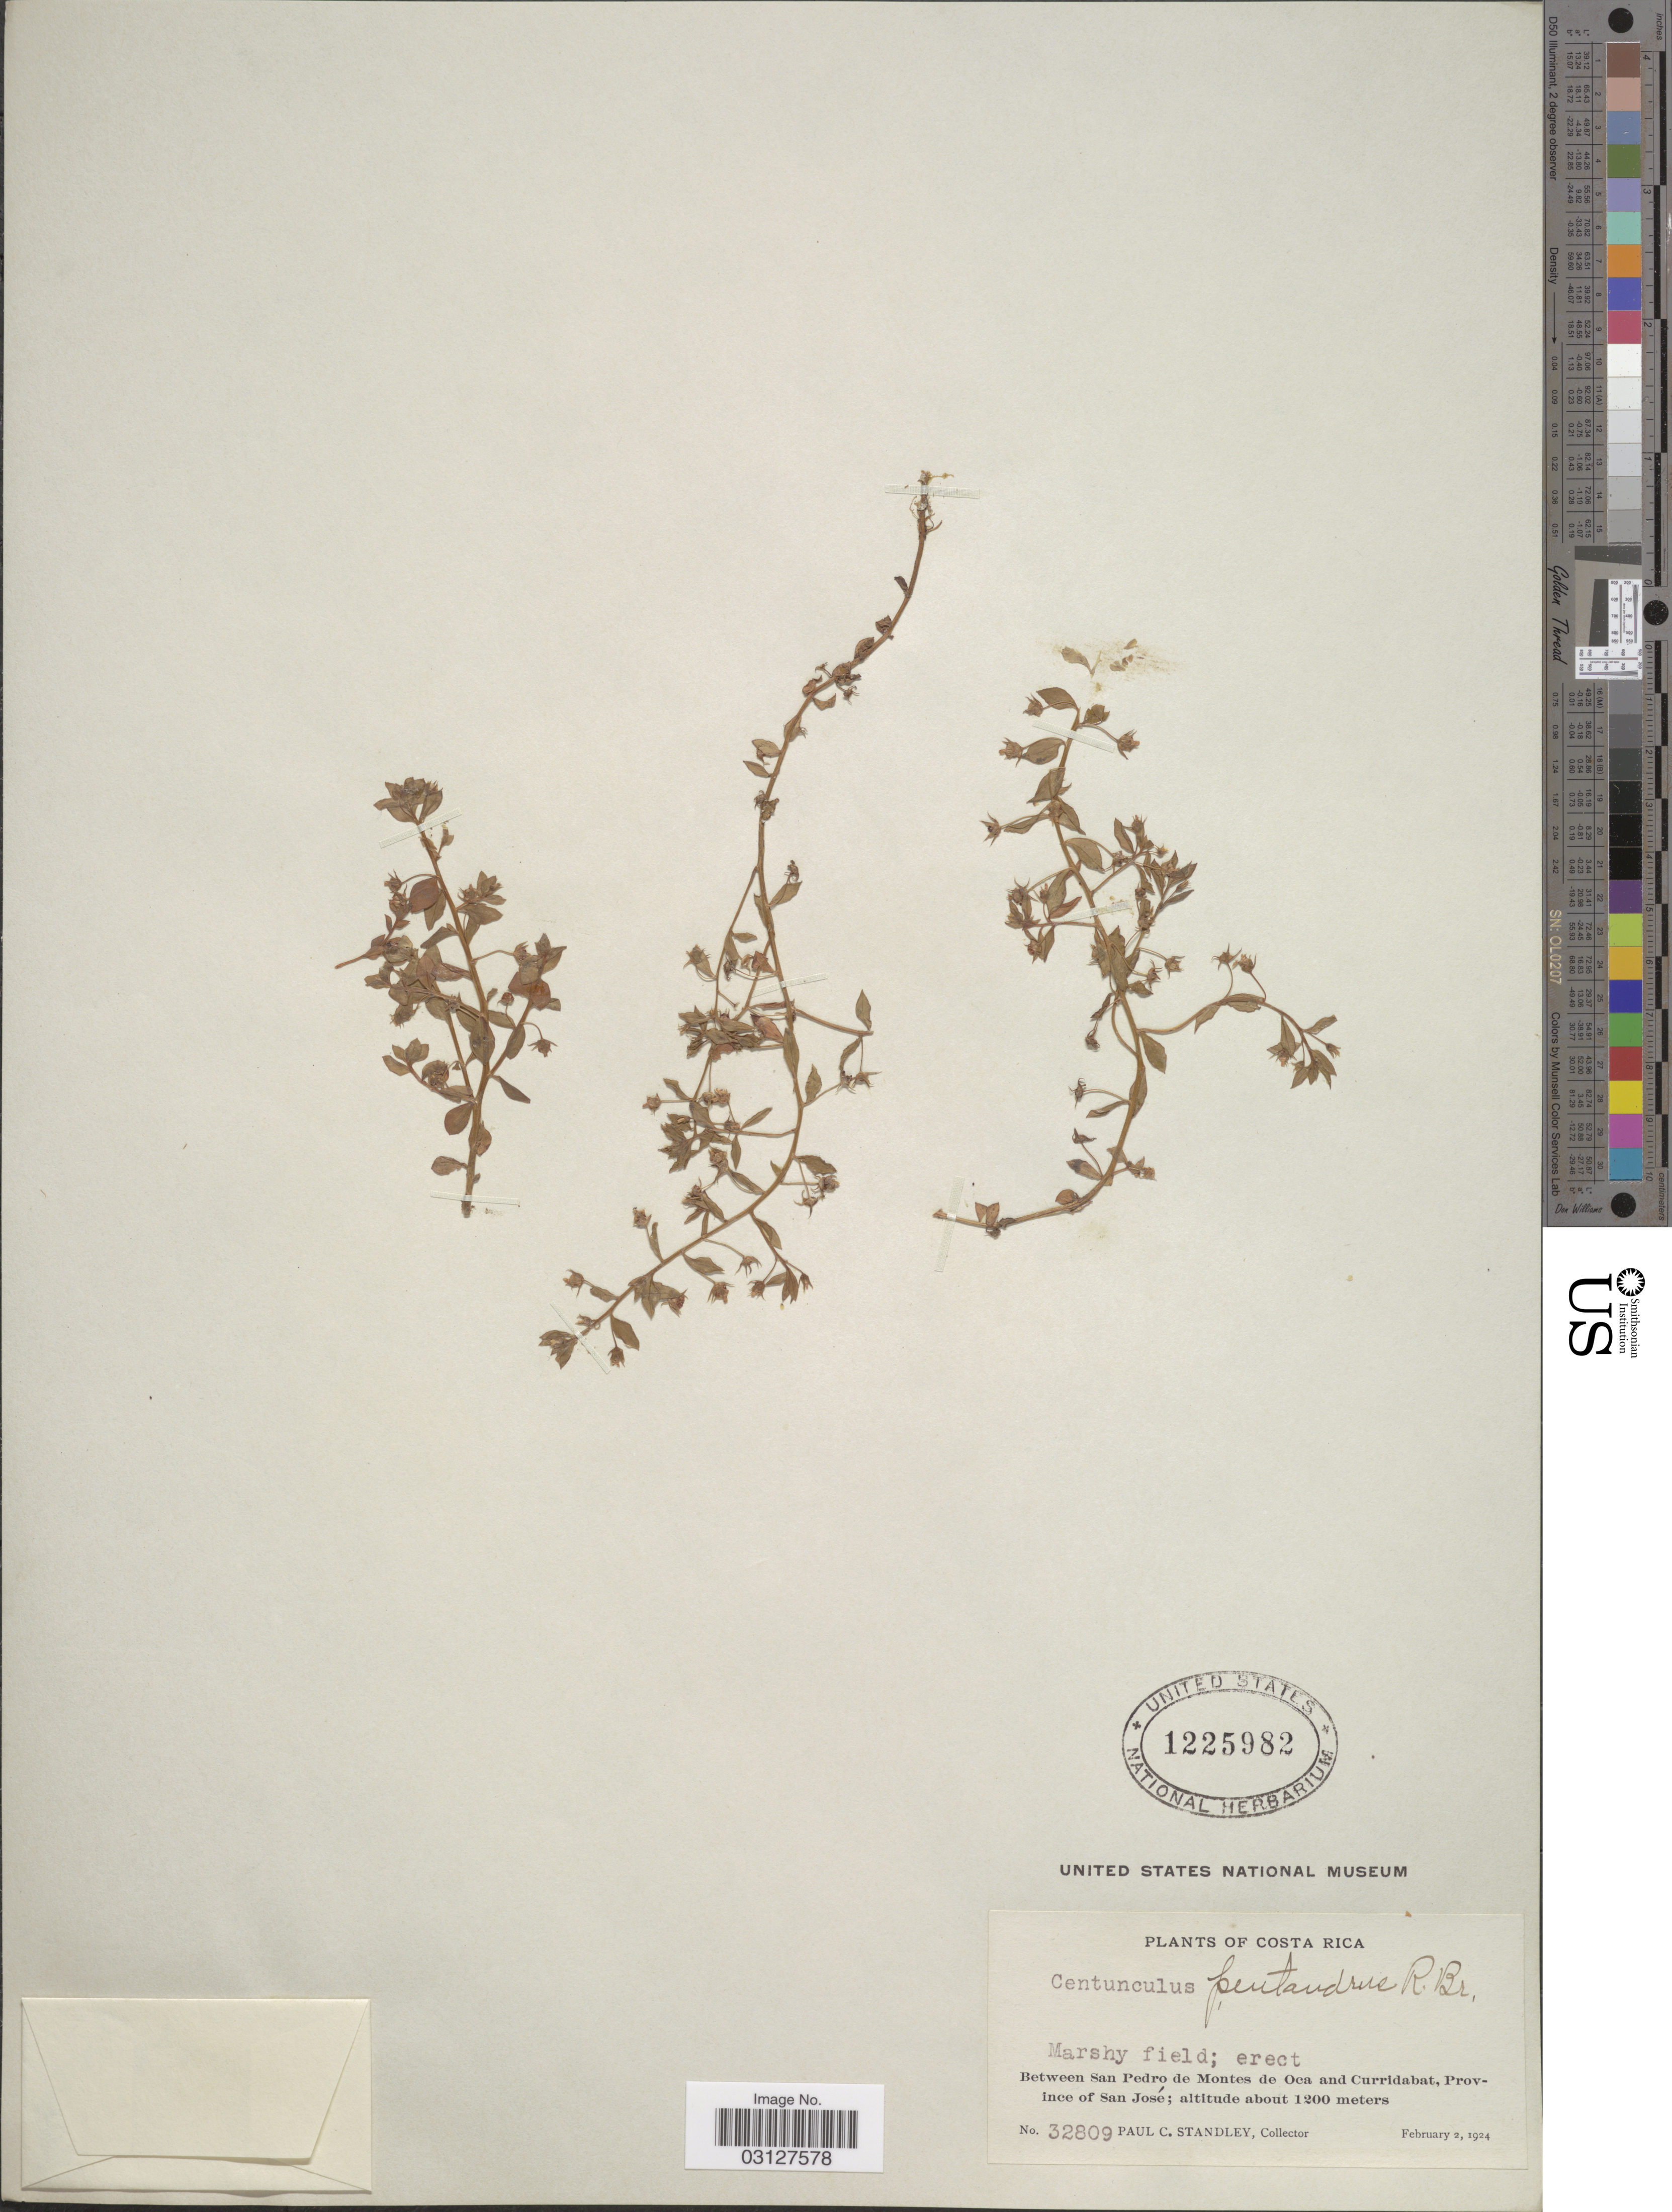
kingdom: Plantae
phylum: Tracheophyta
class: Magnoliopsida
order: Ericales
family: Primulaceae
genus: Anagallis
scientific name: Anagallis pumila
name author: Sw.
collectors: P. C. Standley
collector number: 32809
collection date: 1924-02-02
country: Costa Rica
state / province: San José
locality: Between San Pedro de Montes de Oca and Curridabat, Province of San José.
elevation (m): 1200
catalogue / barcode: US 1225982